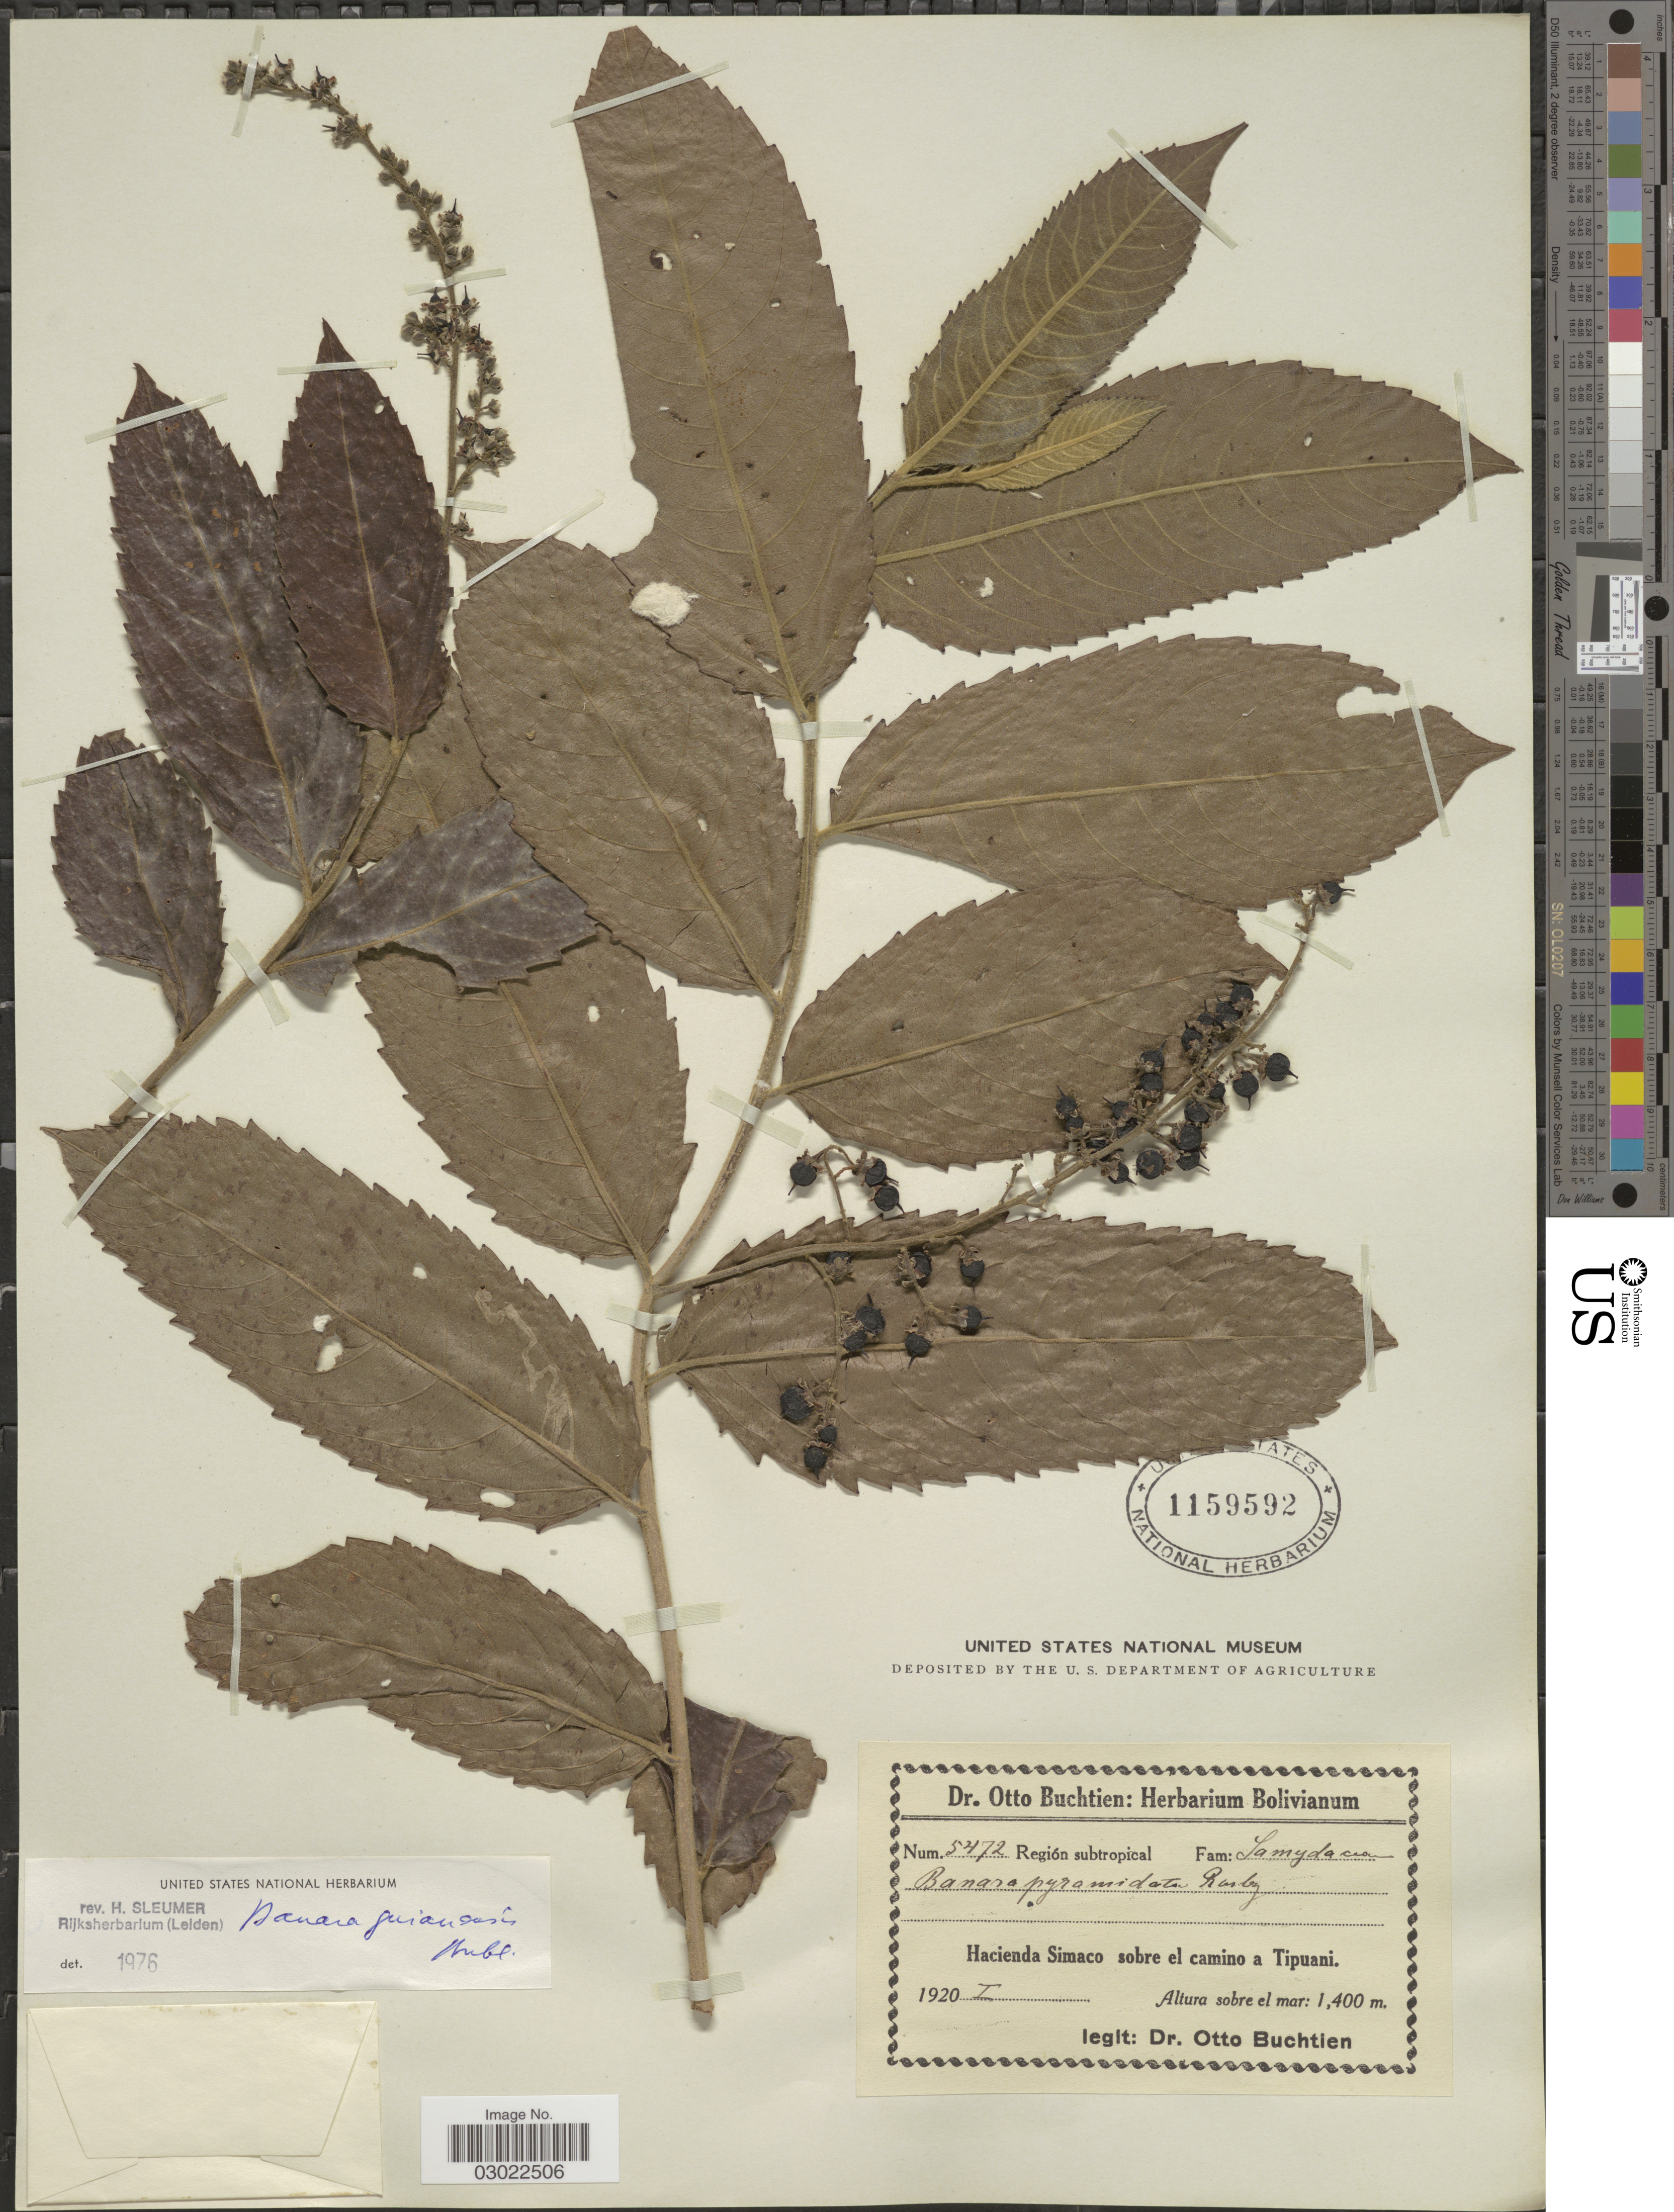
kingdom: Plantae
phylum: Tracheophyta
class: Magnoliopsida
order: Malpighiales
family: Salicaceae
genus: Banara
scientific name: Banara guianensis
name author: Aubl.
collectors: O. Buchtien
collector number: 5472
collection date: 1920-01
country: Bolivia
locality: Región subtropical. Hacienda Simaco sobre el camino a Tipuani.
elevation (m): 1400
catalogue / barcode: US 1159592